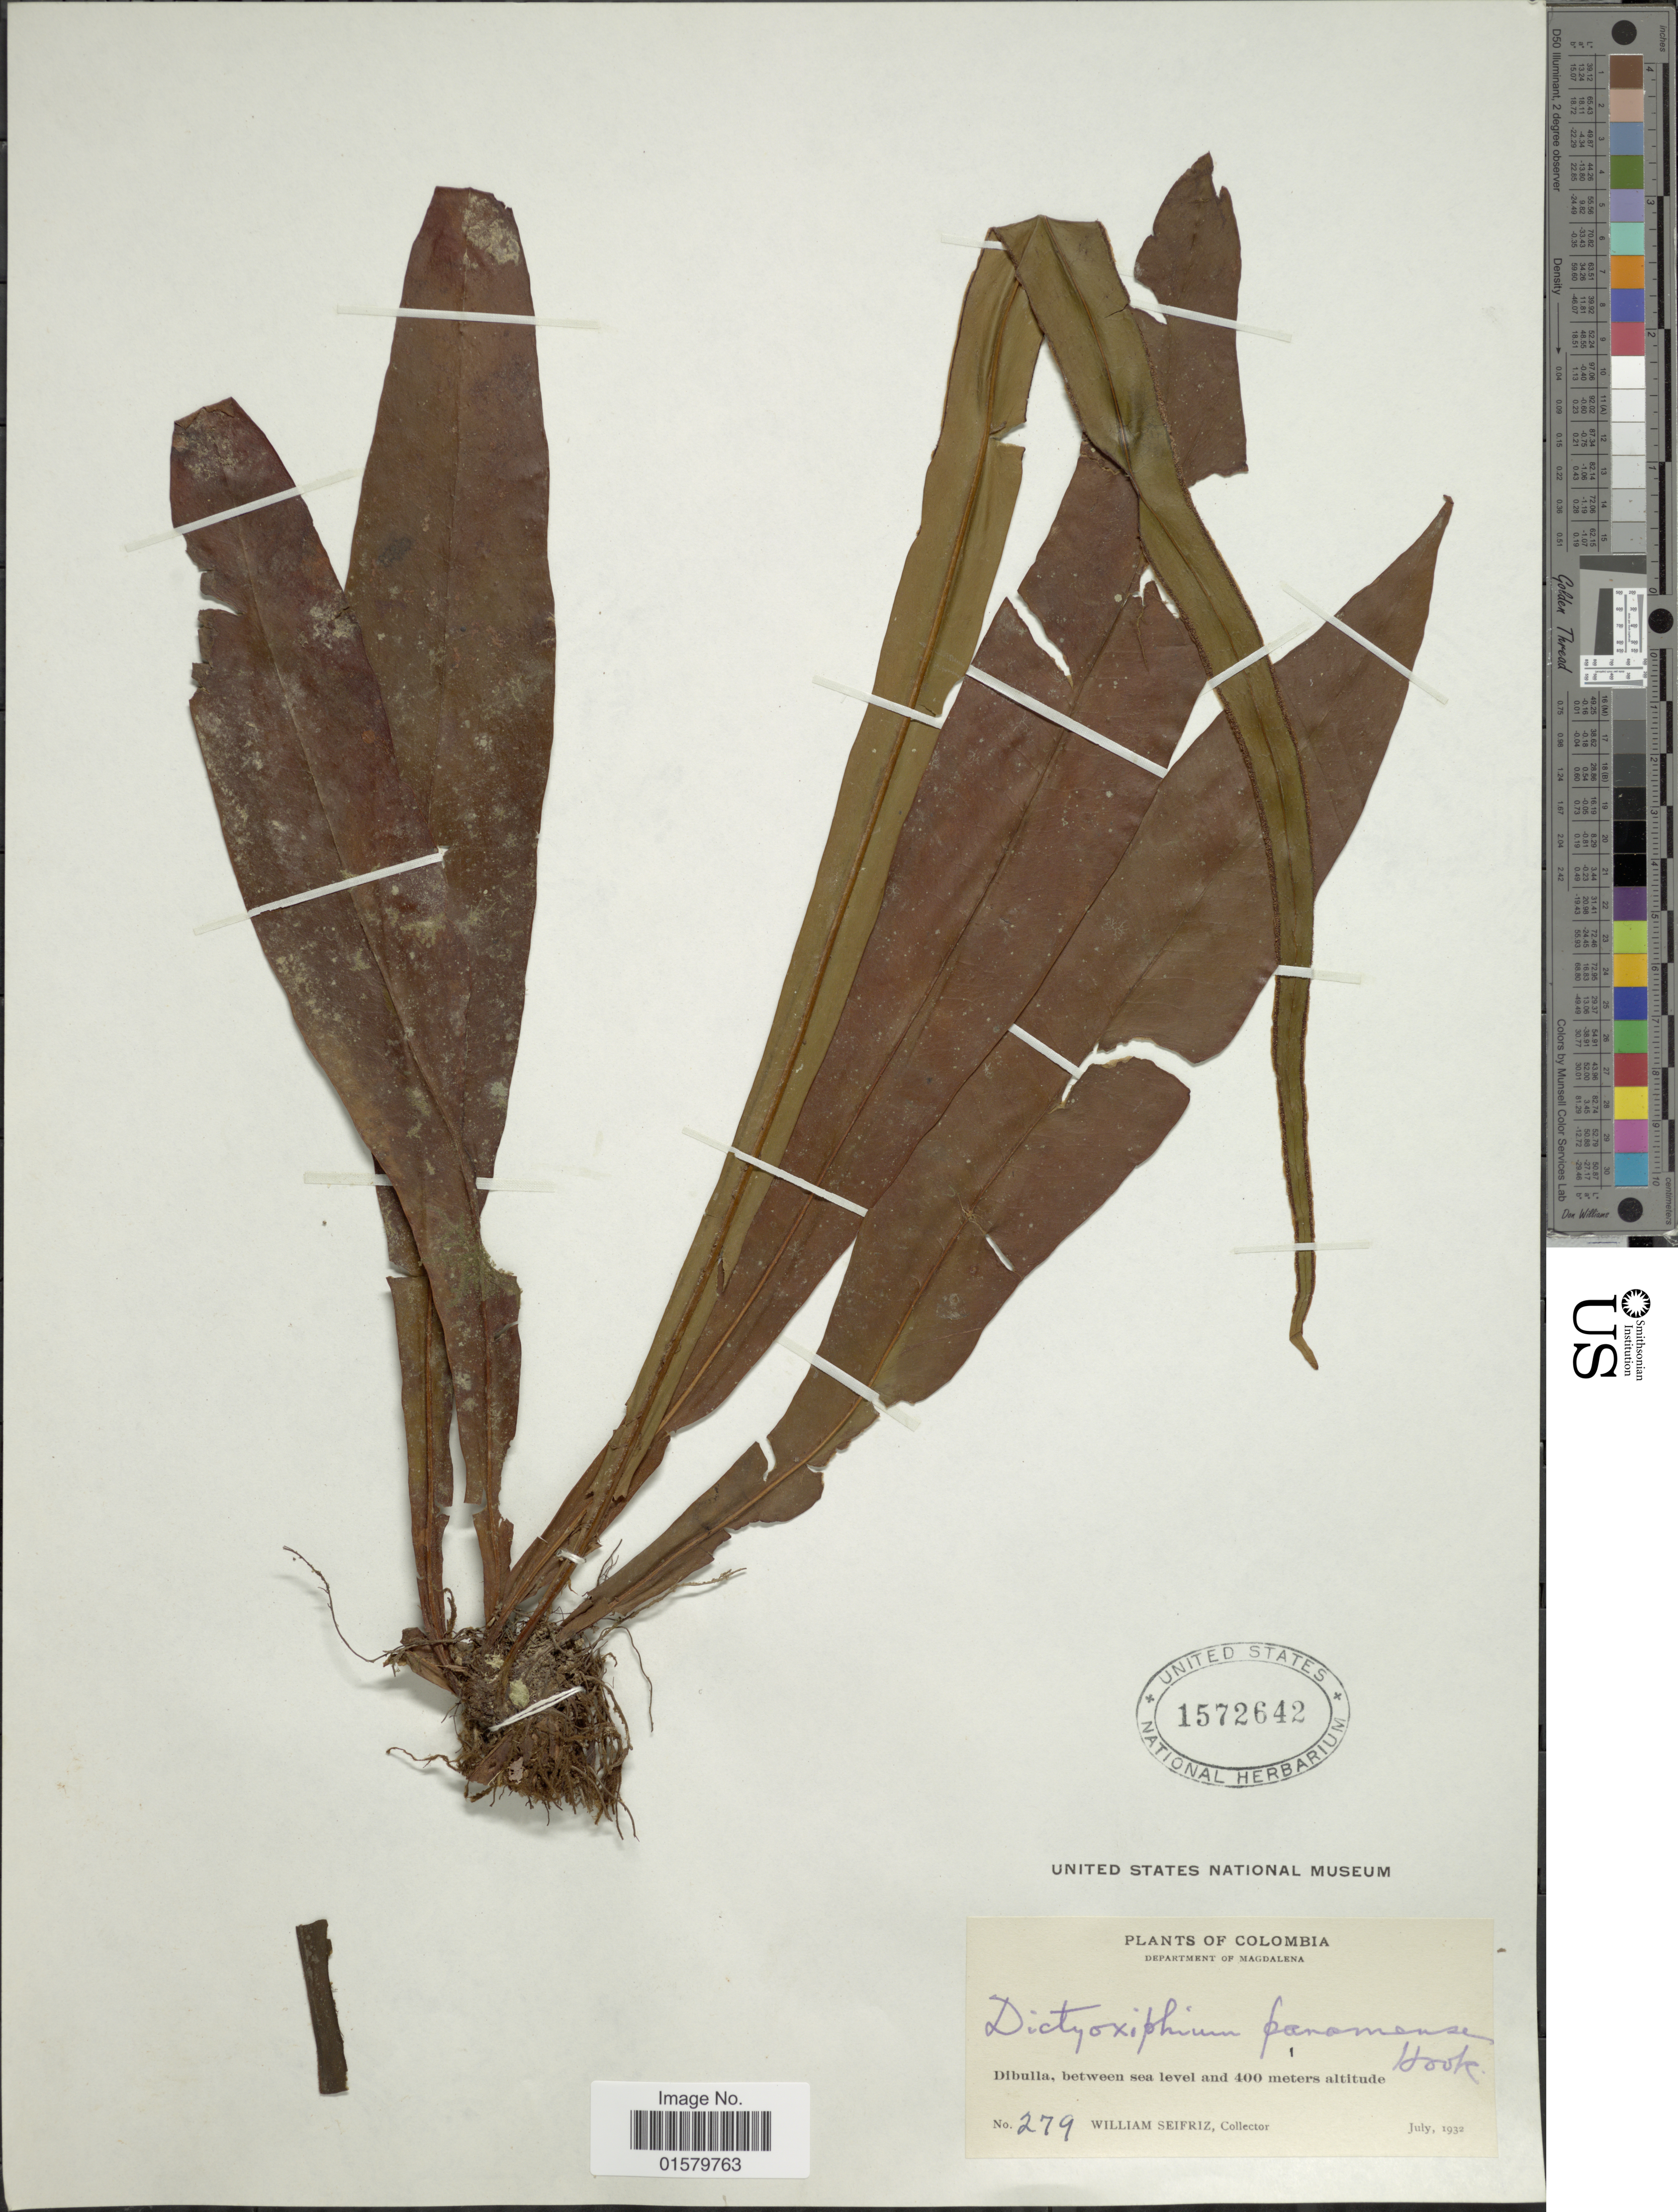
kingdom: Plantae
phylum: Tracheophyta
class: Polypodiopsida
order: Polypodiales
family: Tectariaceae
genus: Tectaria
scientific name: Tectaria panamensis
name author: (Hook.) R.M. Tryon & A.F. Tryon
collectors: W. Seifriz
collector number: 279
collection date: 1932-07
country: Colombia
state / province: Magdalena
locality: Dibulla, between sea level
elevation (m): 400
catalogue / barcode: US 1572642